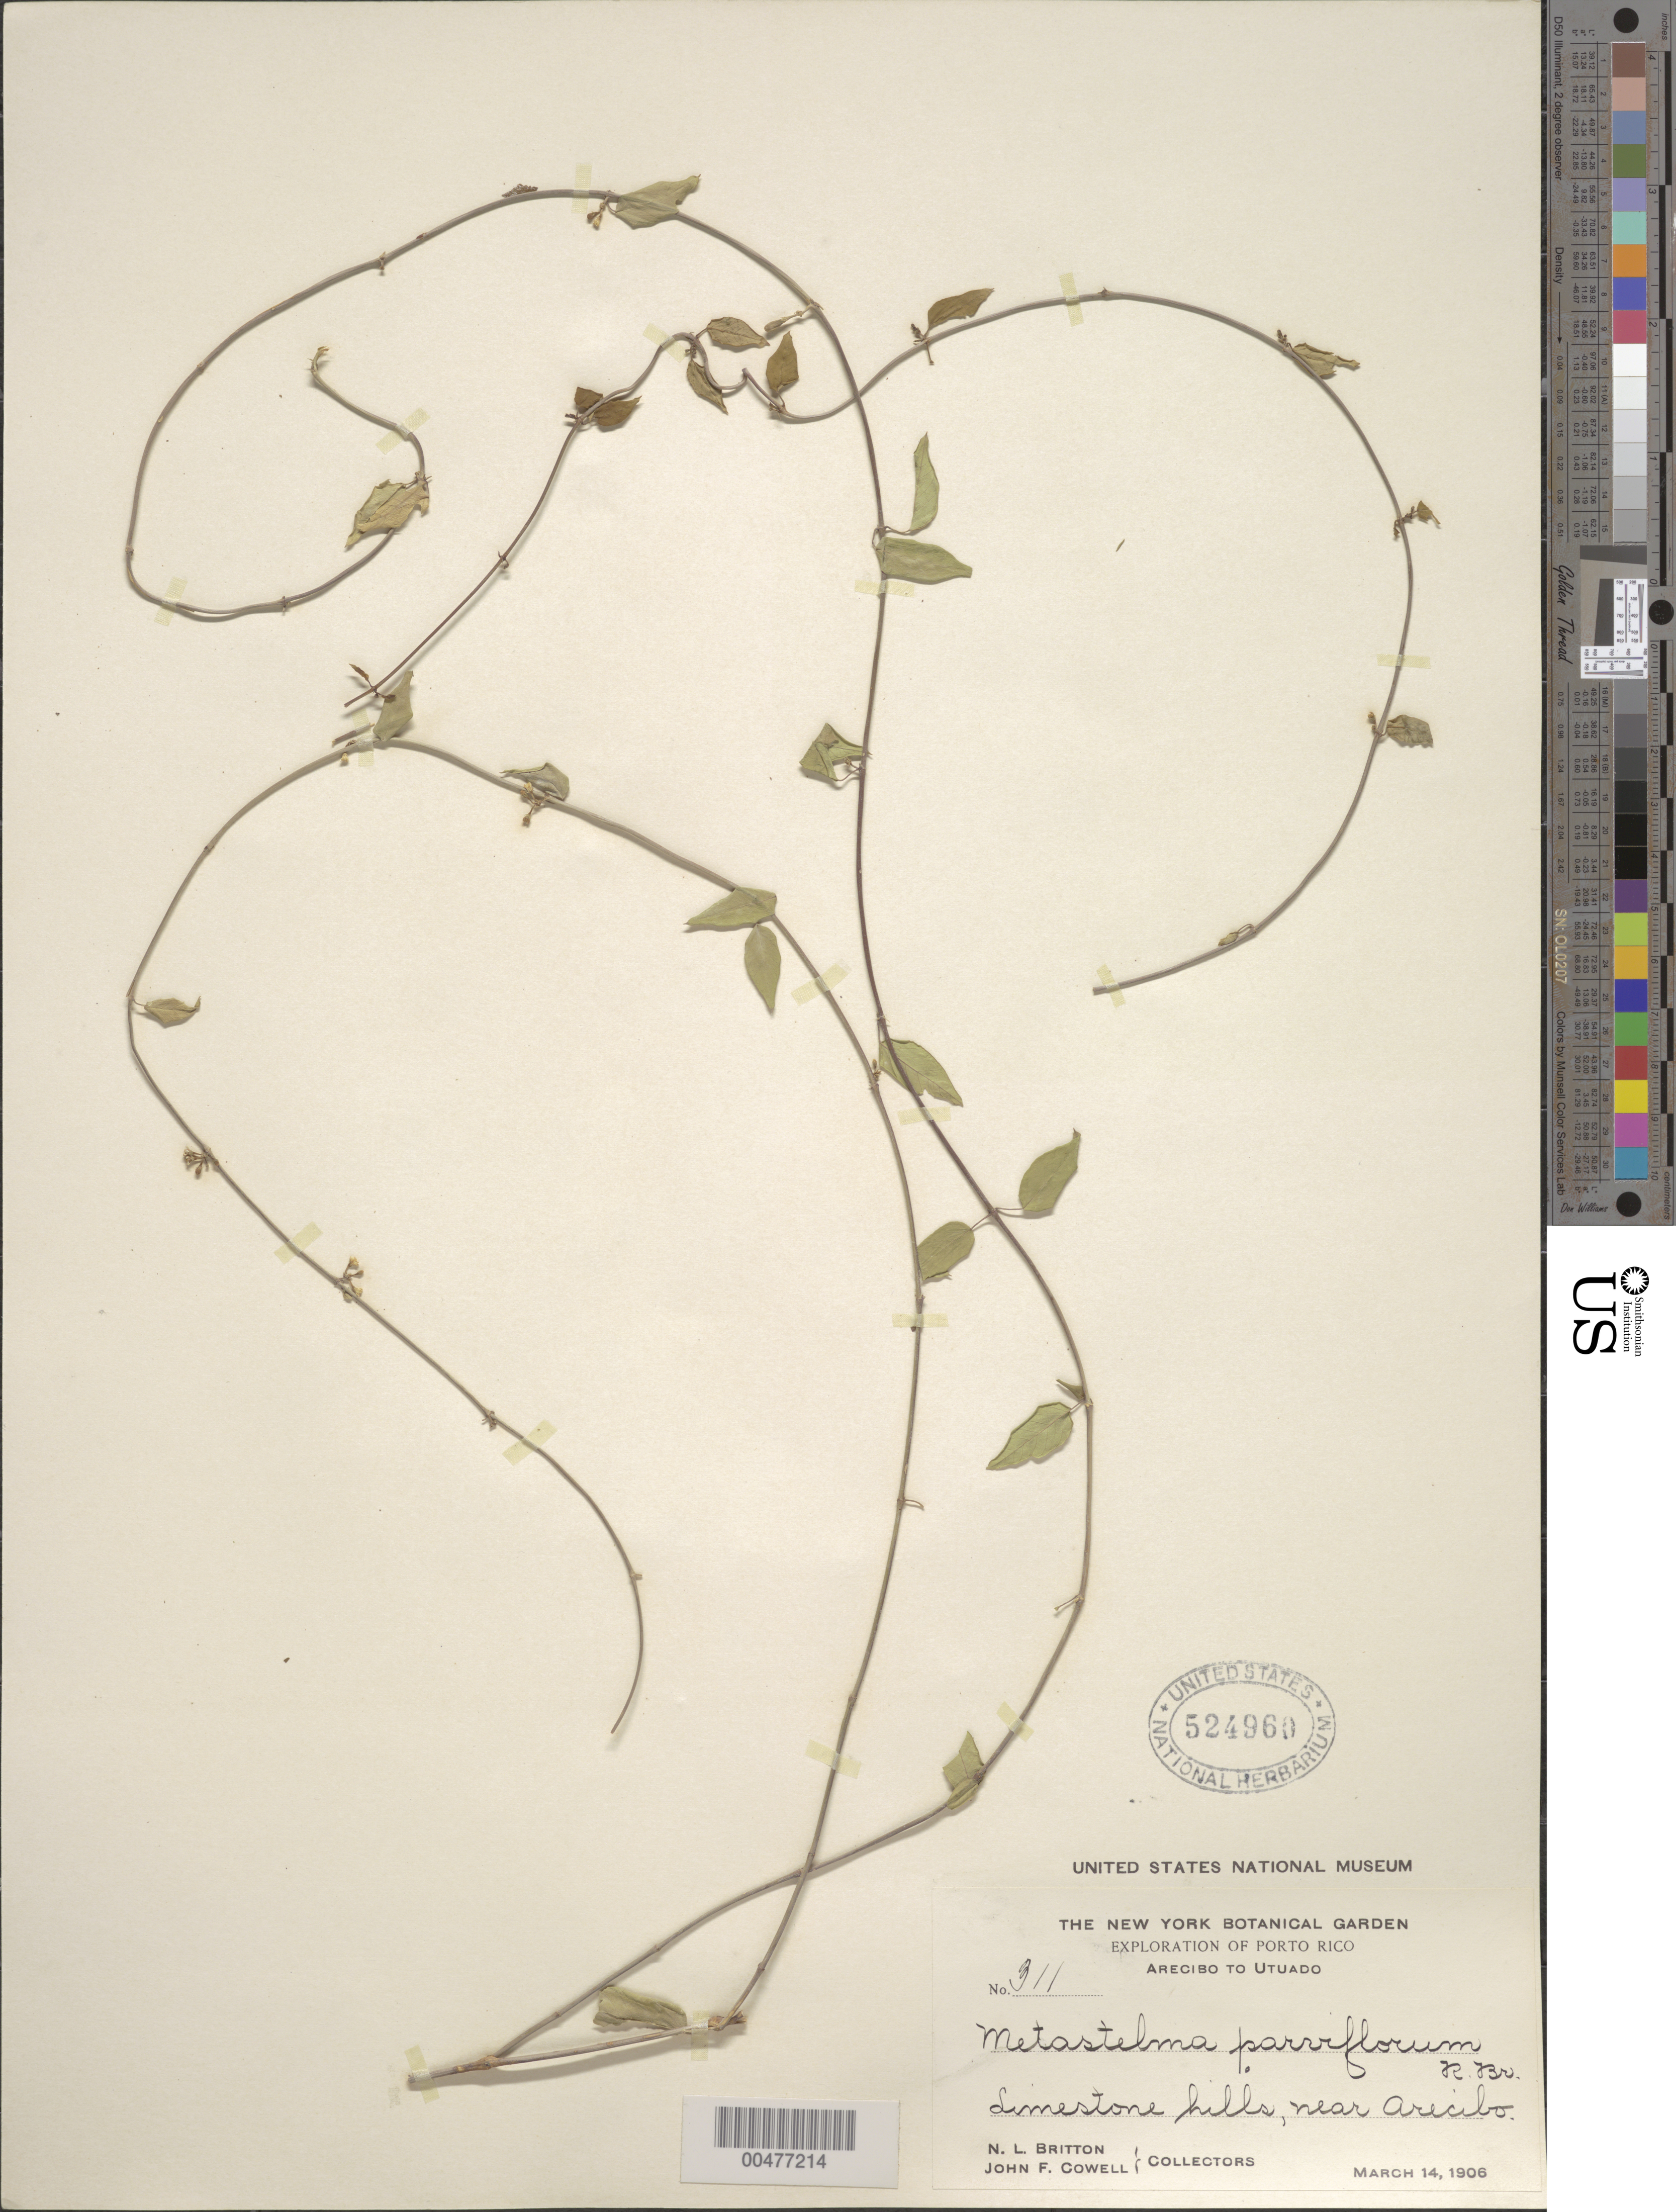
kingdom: Plantae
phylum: Tracheophyta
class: Magnoliopsida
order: Gentianales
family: Apocynaceae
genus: Metastelma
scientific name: Metastelma parviflorum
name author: (Sw.) Schult.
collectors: N. Britton & J. F. Cowell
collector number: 311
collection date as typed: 14 Mar 1906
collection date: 1906-03-14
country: Puerto Rico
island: Greater Antilles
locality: near Arecibo. Limestone hills.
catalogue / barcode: US 524960